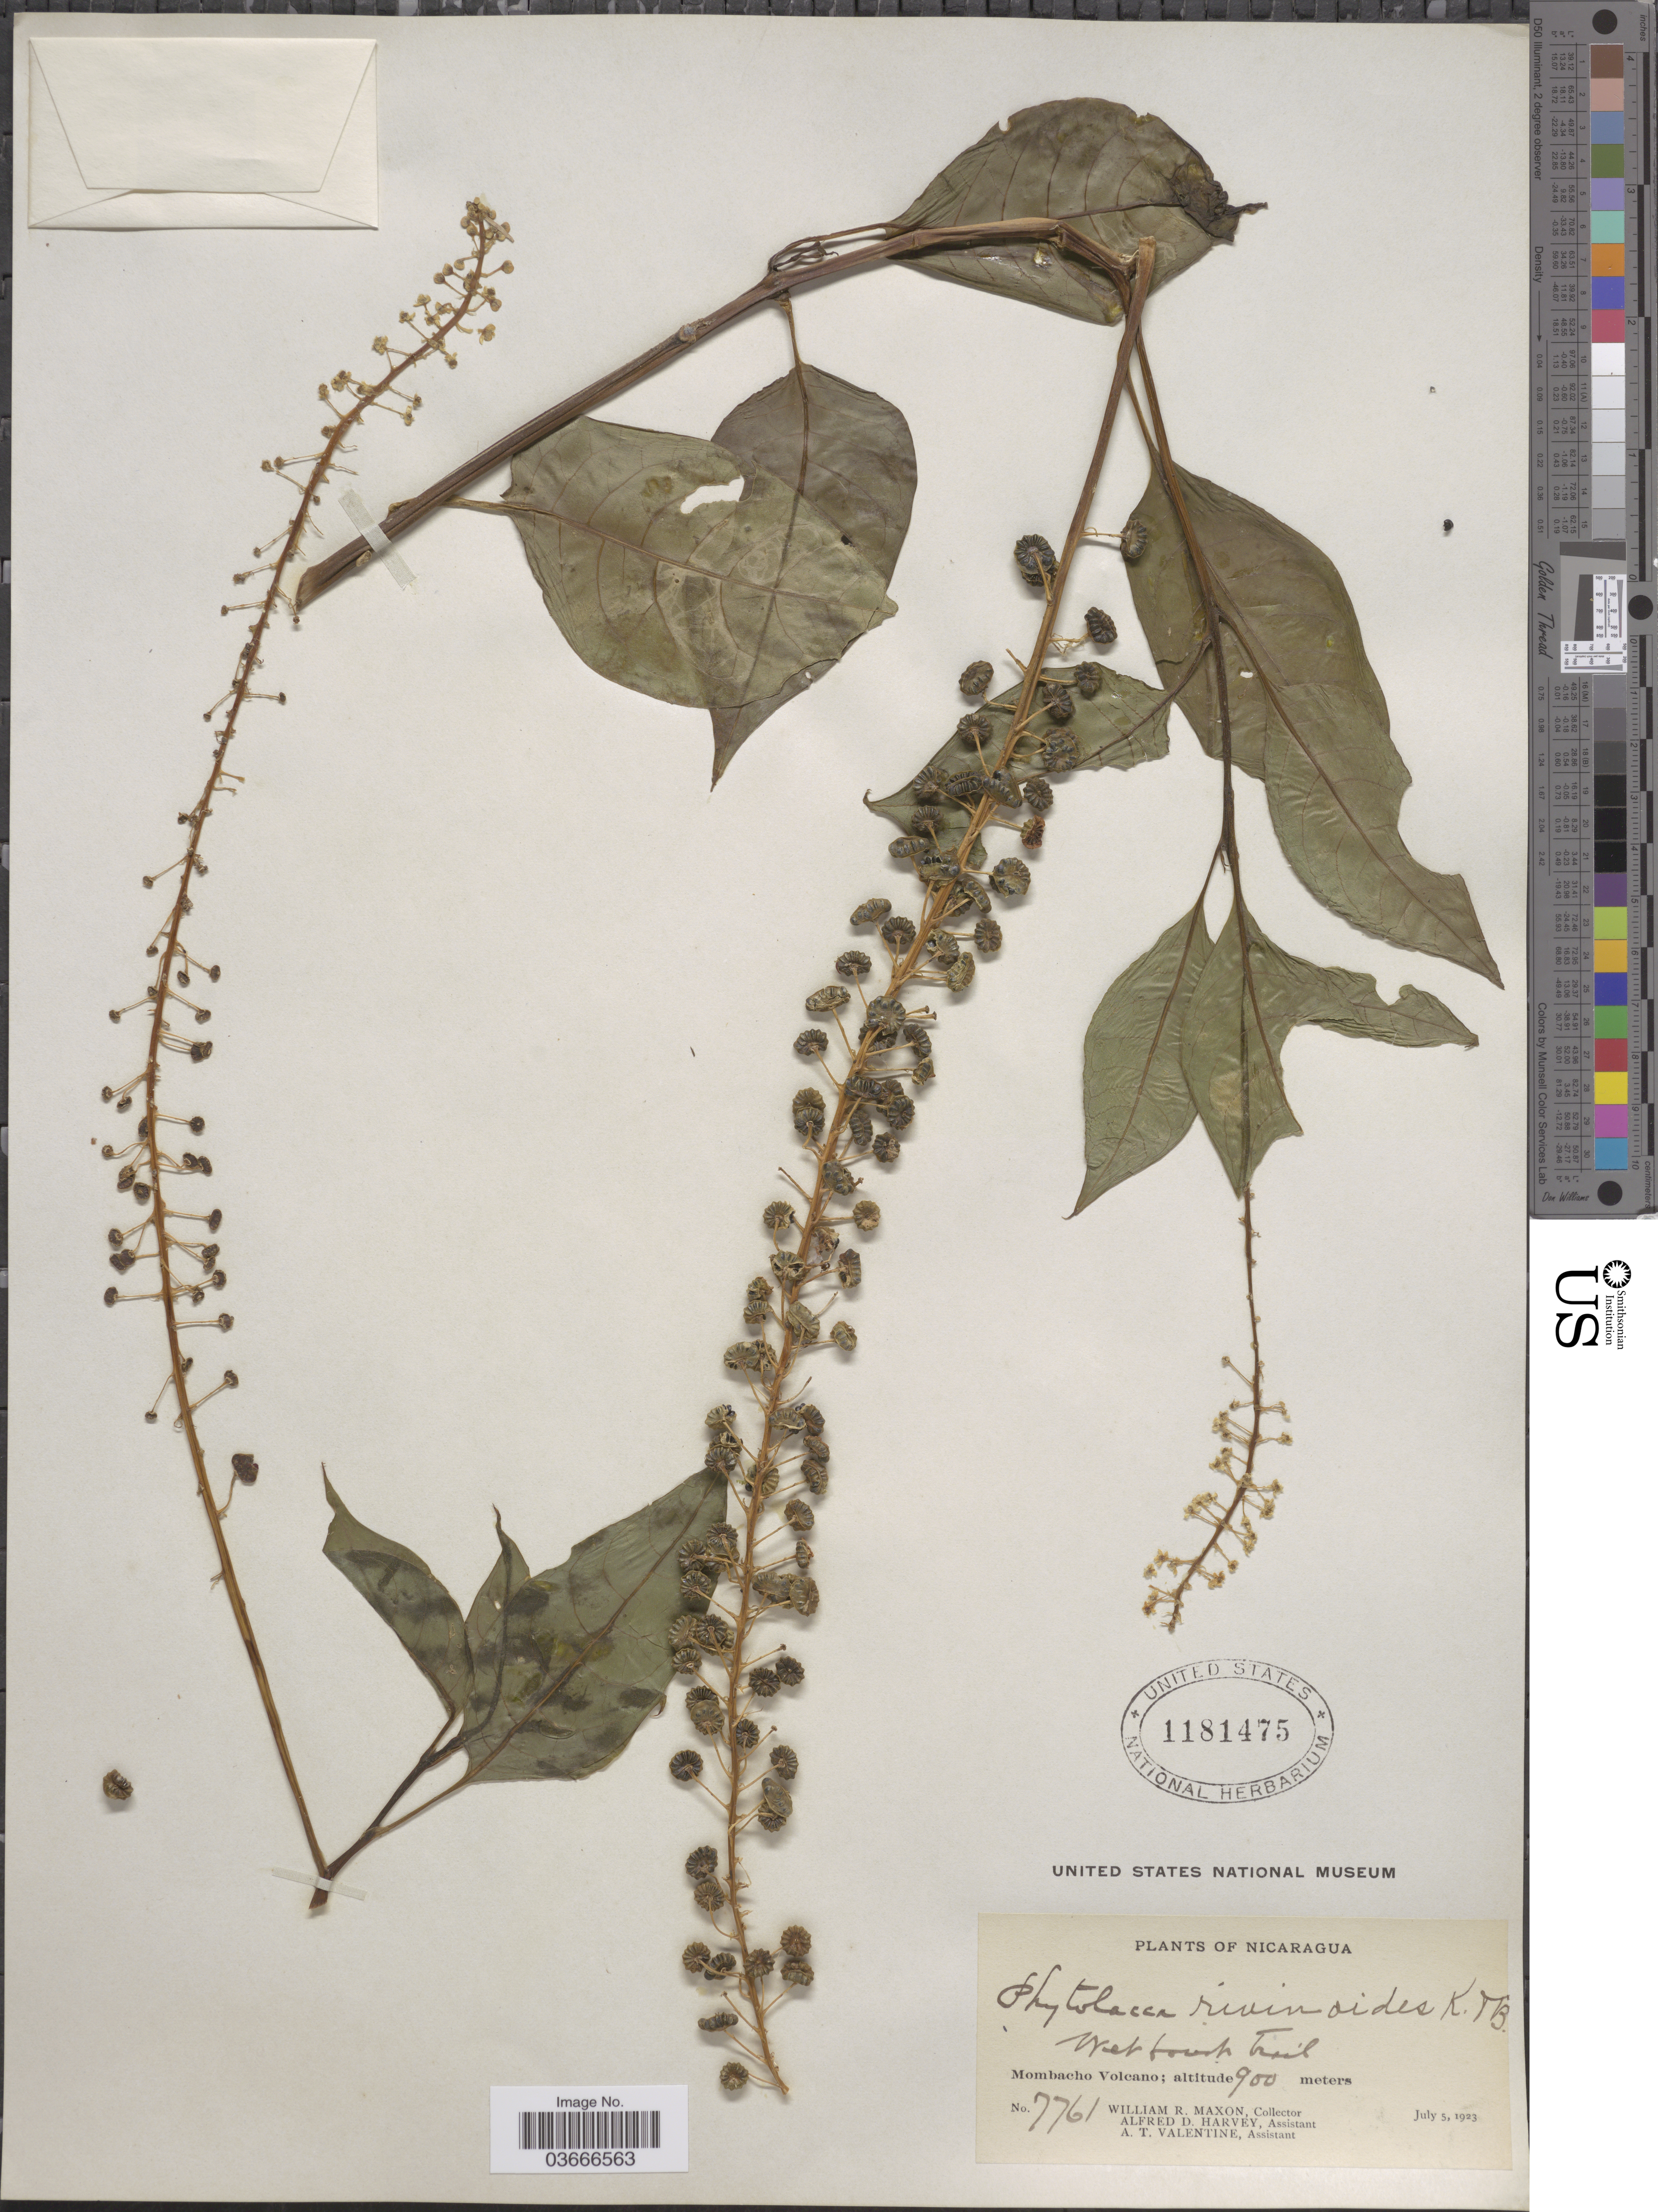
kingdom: Plantae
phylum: Tracheophyta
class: Magnoliopsida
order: Caryophyllales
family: Phytolaccaceae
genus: Phytolacca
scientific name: Phytolacca rivinoides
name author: Kunth & C.D. Bouché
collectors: W. R. Maxon, A. D. Harvey & A. Valentine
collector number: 7761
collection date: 1923-07-05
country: Nicaragua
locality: Mombacho Volcano. Wet forest Trail.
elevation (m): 900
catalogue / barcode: US 1181475